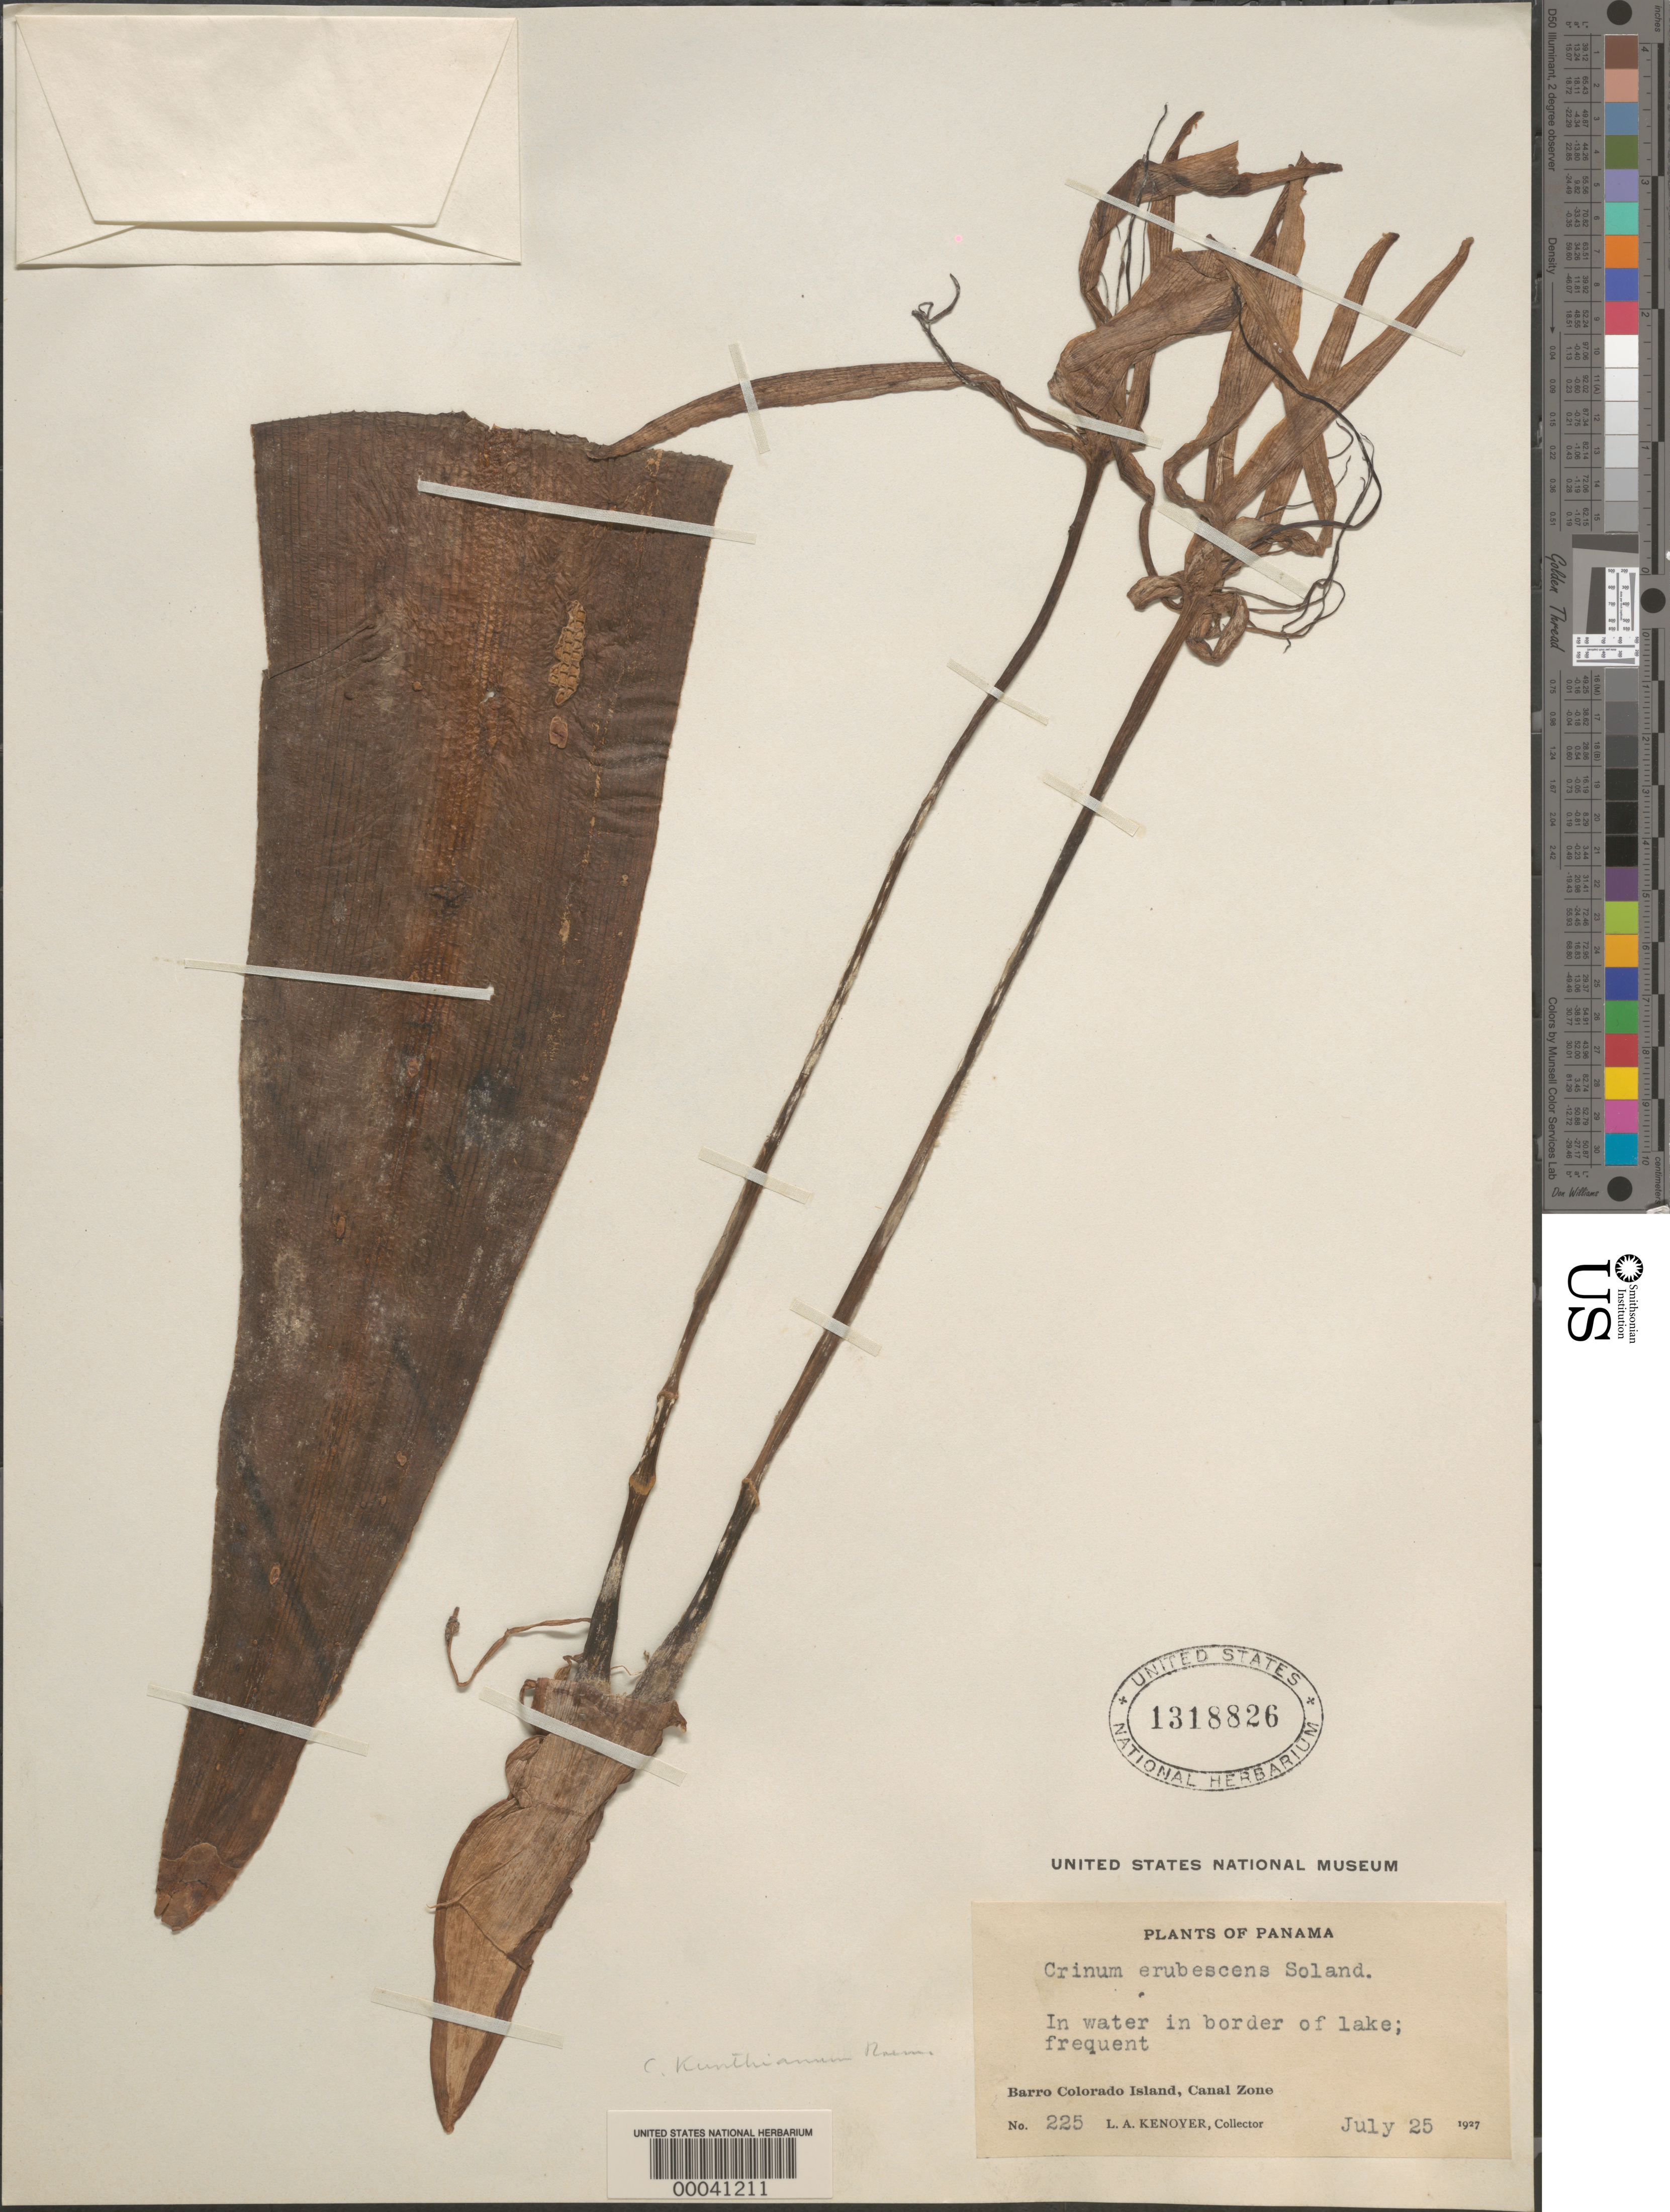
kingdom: Plantae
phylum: Tracheophyta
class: Liliopsida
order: Asparagales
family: Amaryllidaceae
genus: Crinum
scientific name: Crinum erubescens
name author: Aiton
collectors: L. A. Kenoyer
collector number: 225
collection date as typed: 25 Jul 1927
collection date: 1927-07-25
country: Panama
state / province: Panamá Oeste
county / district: Canal Zone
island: Barro Colorado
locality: Barro Colorado I.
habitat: In water on border of lake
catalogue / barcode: US 1318826